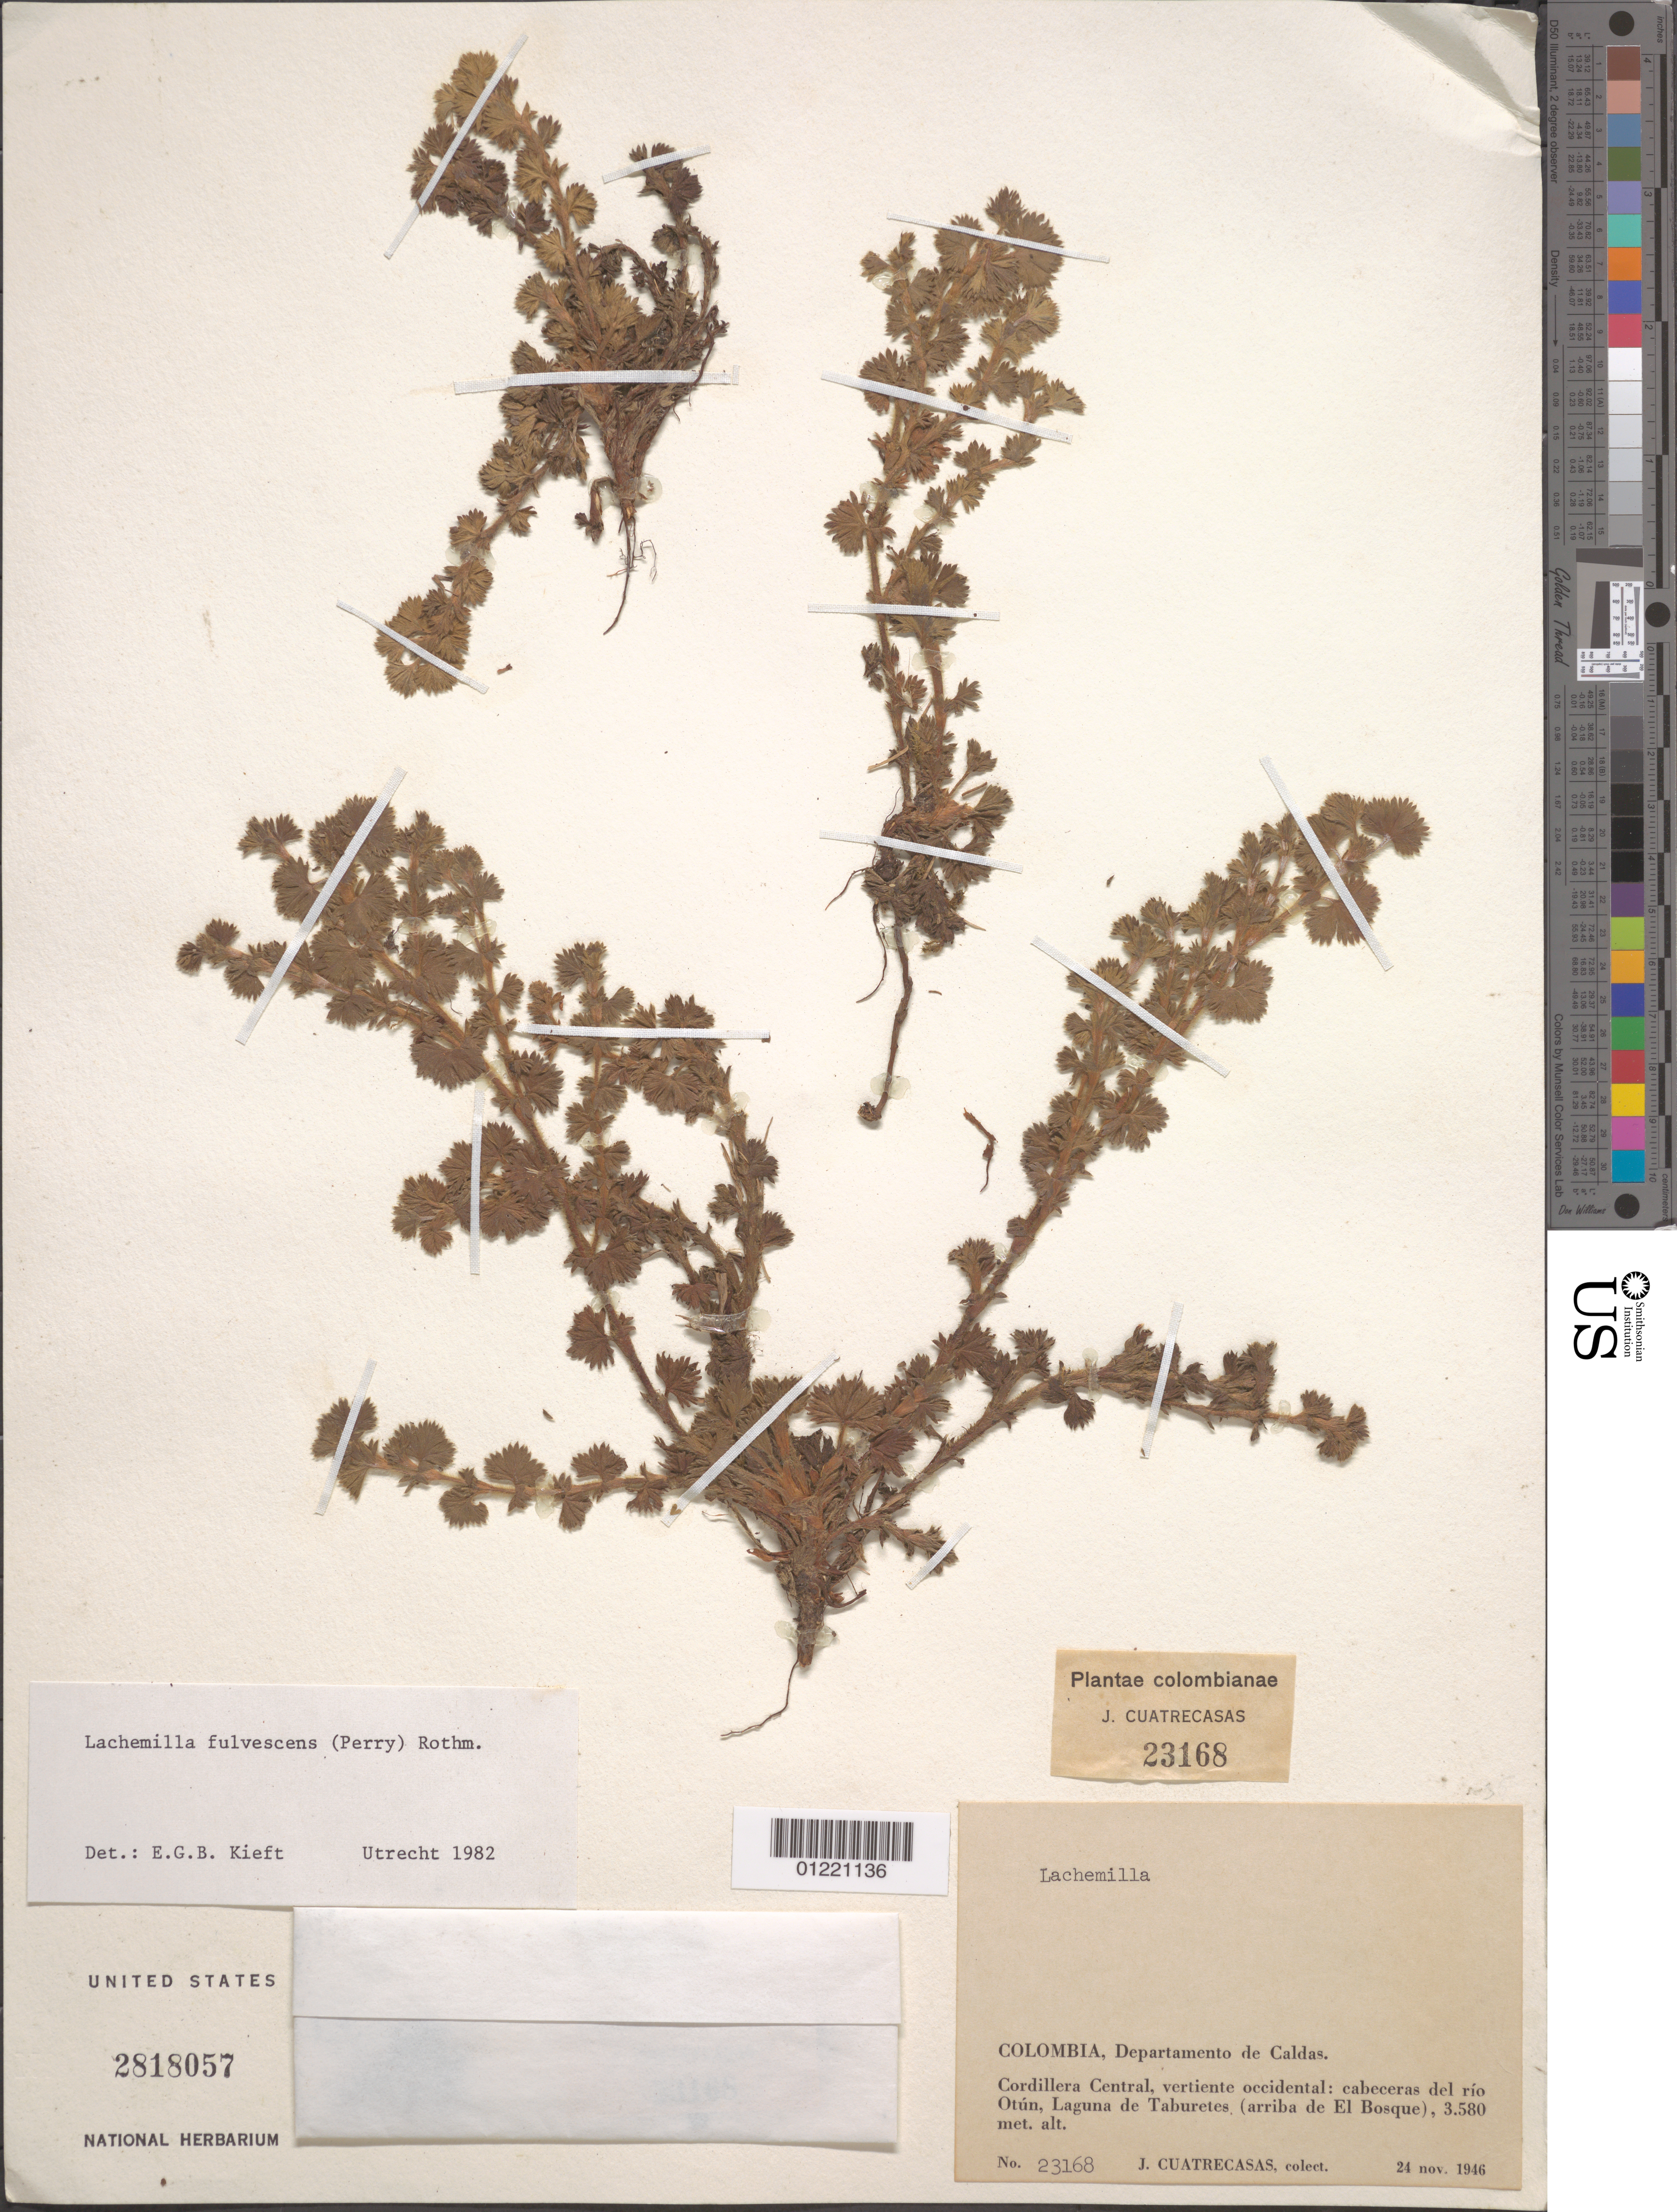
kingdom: Plantae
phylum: Tracheophyta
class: Magnoliopsida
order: Rosales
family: Rosaceae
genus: Lachemilla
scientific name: Lachemilla fulvescens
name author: (L.M. Perry) Rothm.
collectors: J. Cuatrecasas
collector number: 23168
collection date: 1946-11-24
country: Colombia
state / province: Caldas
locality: Cordillera Central, vertiente occidental: cabeceras del río Otun, Laguna de Taburetes (arriba de El Bosque)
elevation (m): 3580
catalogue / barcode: US 2818057